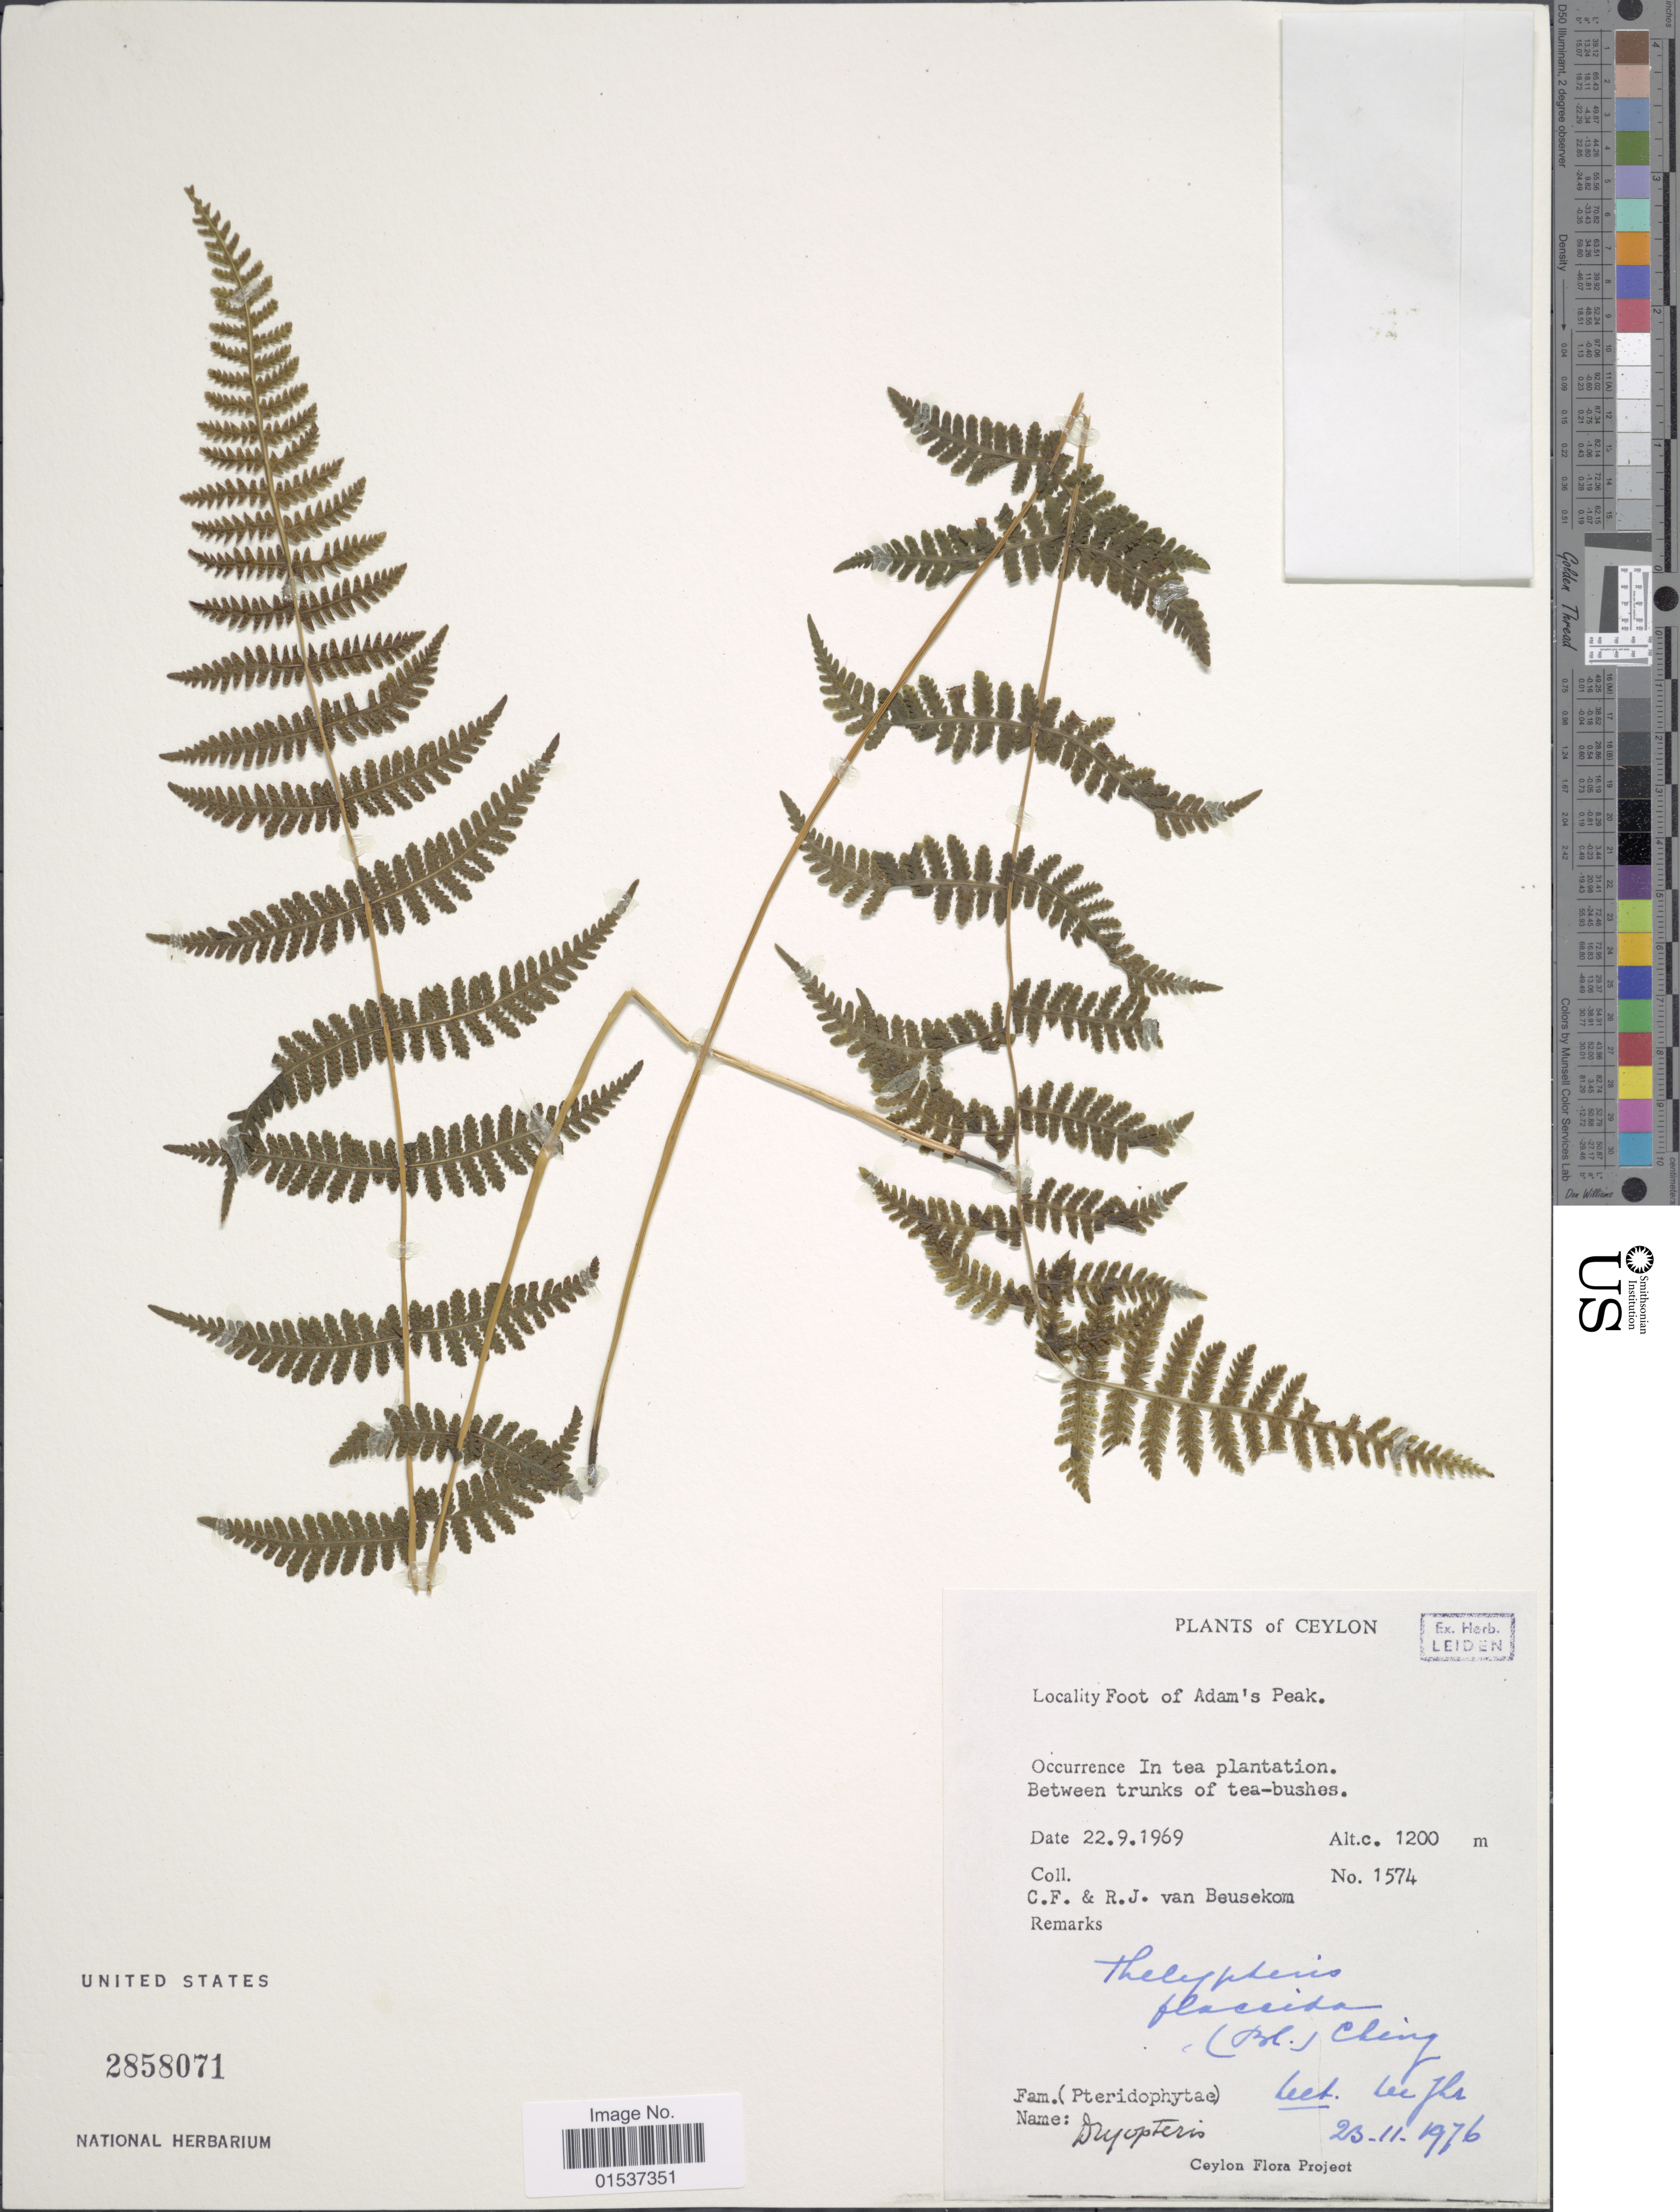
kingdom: Plantae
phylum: Tracheophyta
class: Polypodiopsida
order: Polypodiales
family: Thelypteridaceae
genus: Metathelypteris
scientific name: Metathelypteris flaccida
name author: (Blume) Ching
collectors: C. F. Beusekom & R. Beusekom-Osinga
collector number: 1574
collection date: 1969-09-22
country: Sri Lanka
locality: Foot of Adam's Peak. Ceylon.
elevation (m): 1200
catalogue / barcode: US 2858071